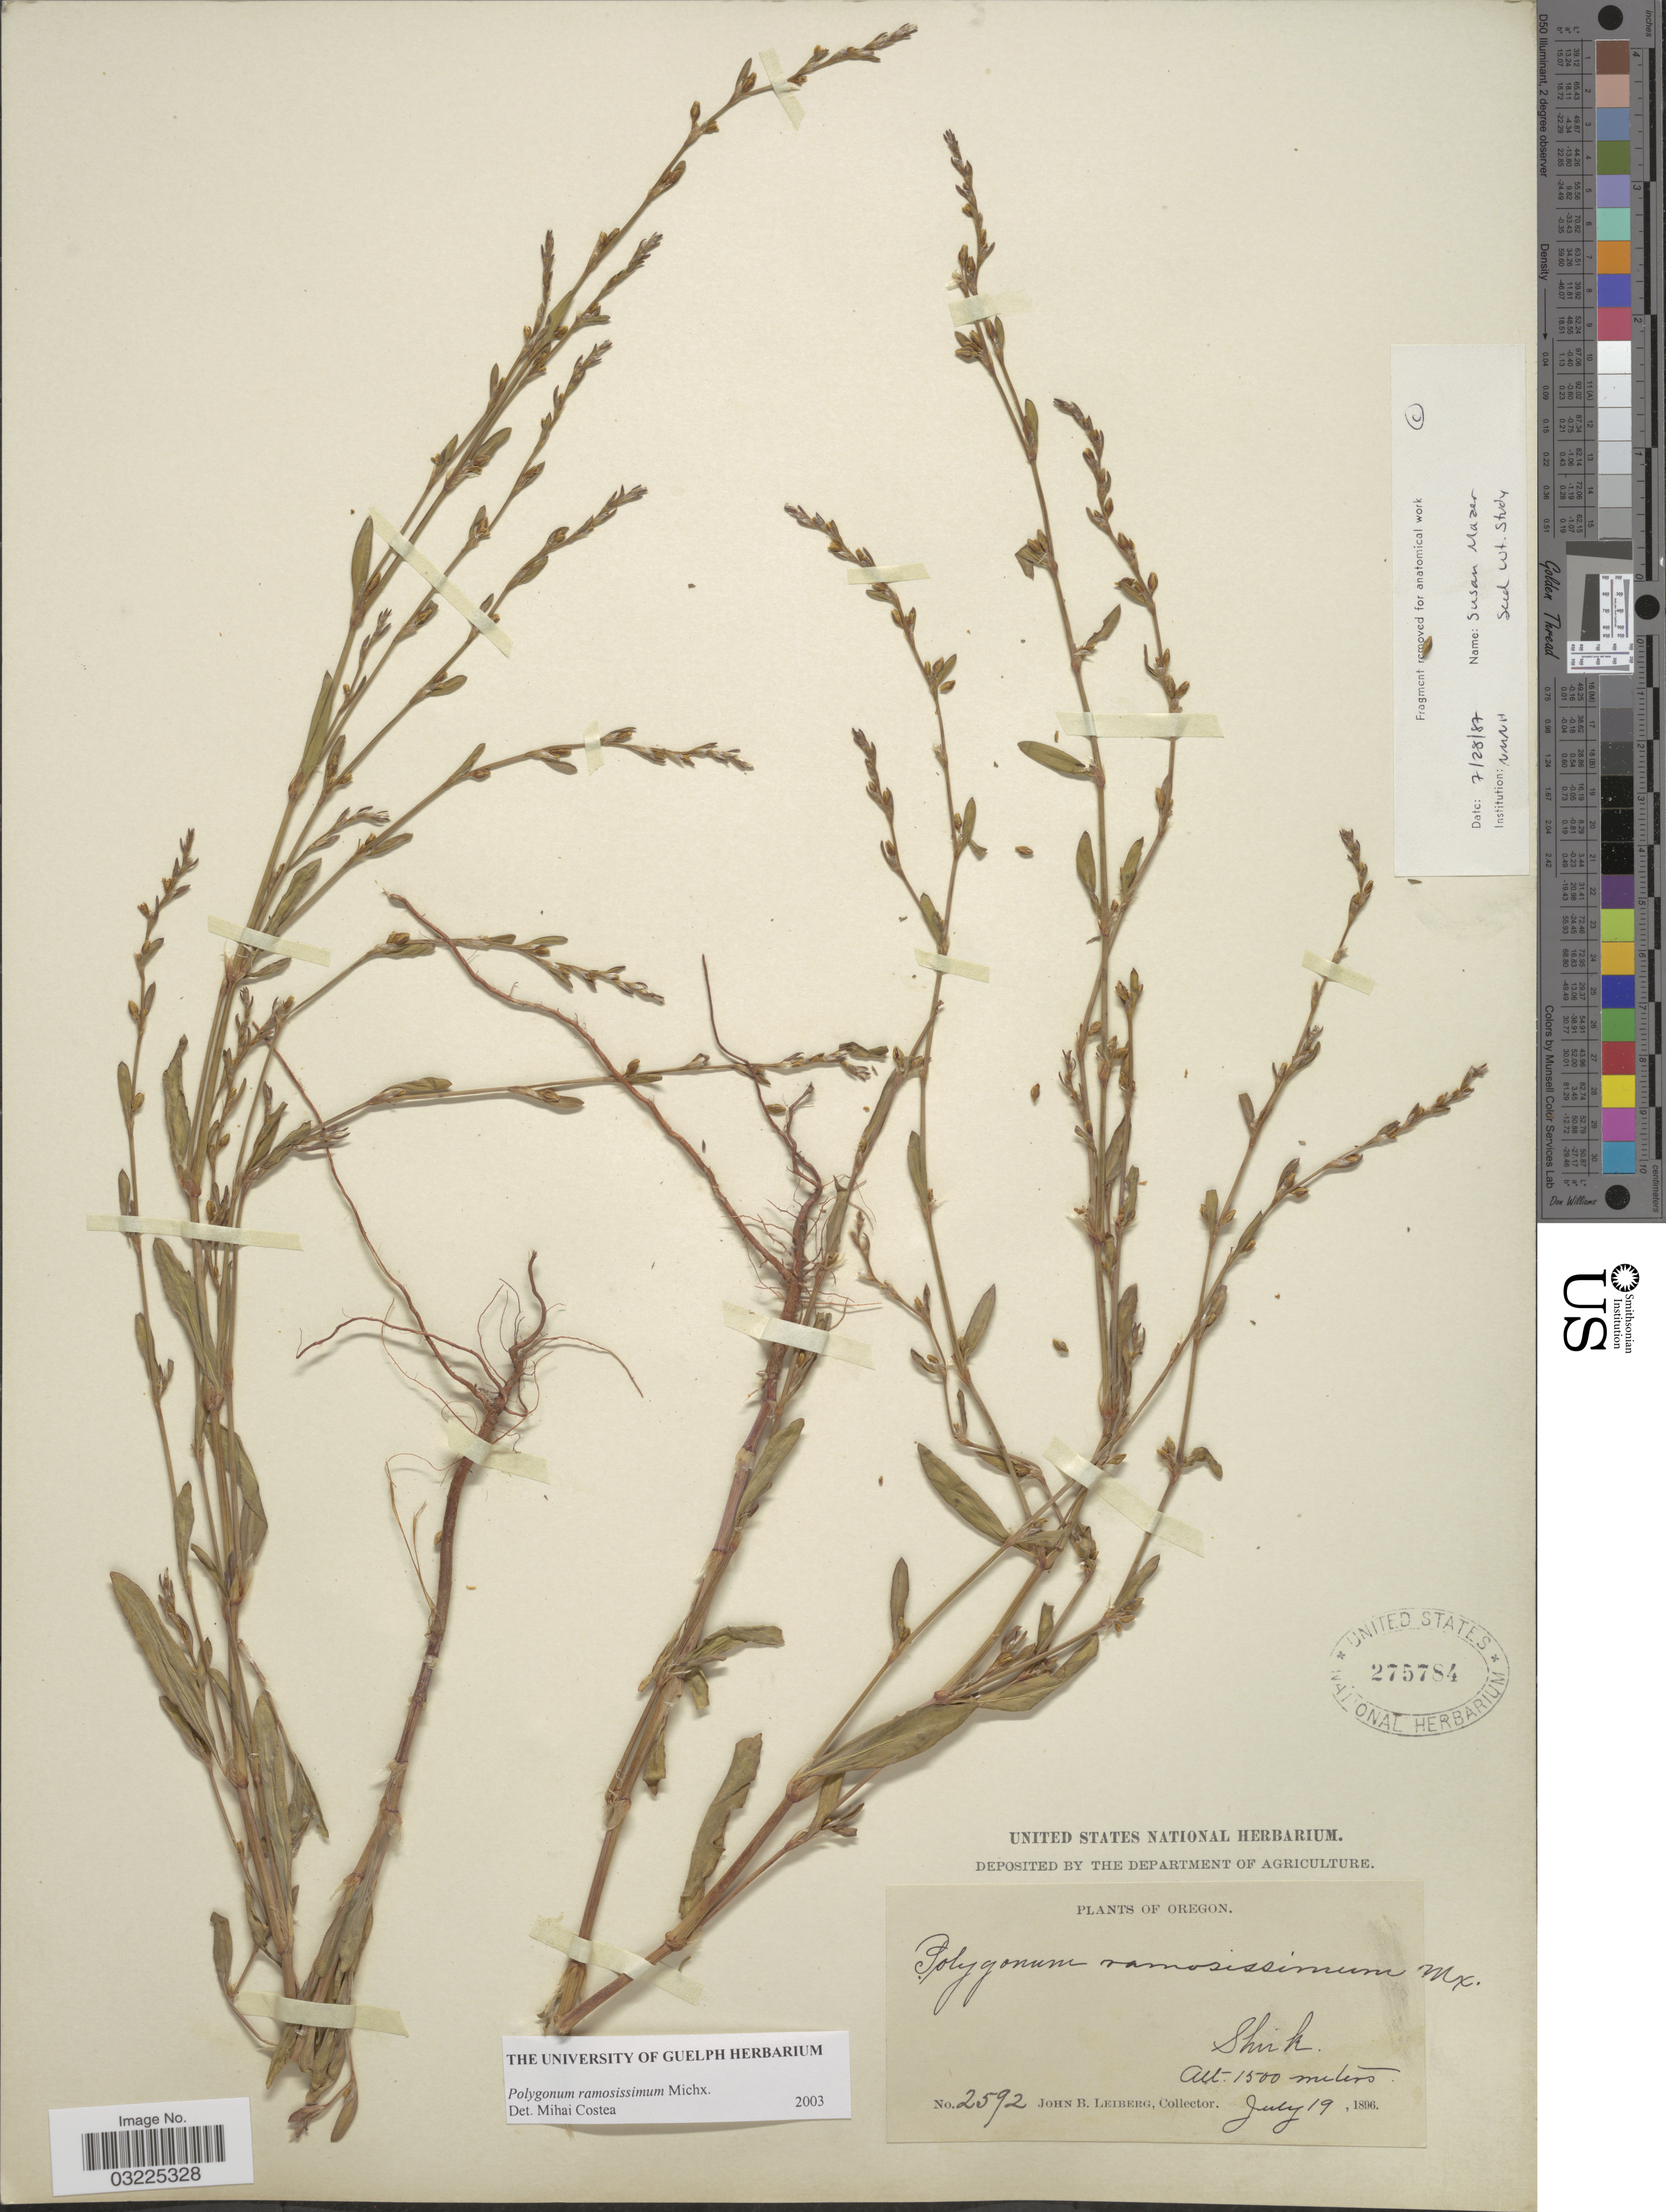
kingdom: Plantae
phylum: Tracheophyta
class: Magnoliopsida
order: Caryophyllales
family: Polygonaceae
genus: Polygonum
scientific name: Polygonum ramosissimum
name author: Michx.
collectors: J. Leiberg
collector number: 2592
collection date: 1896-07-19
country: United States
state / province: Oregon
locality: Shirk.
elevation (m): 1500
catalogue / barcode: US 275784